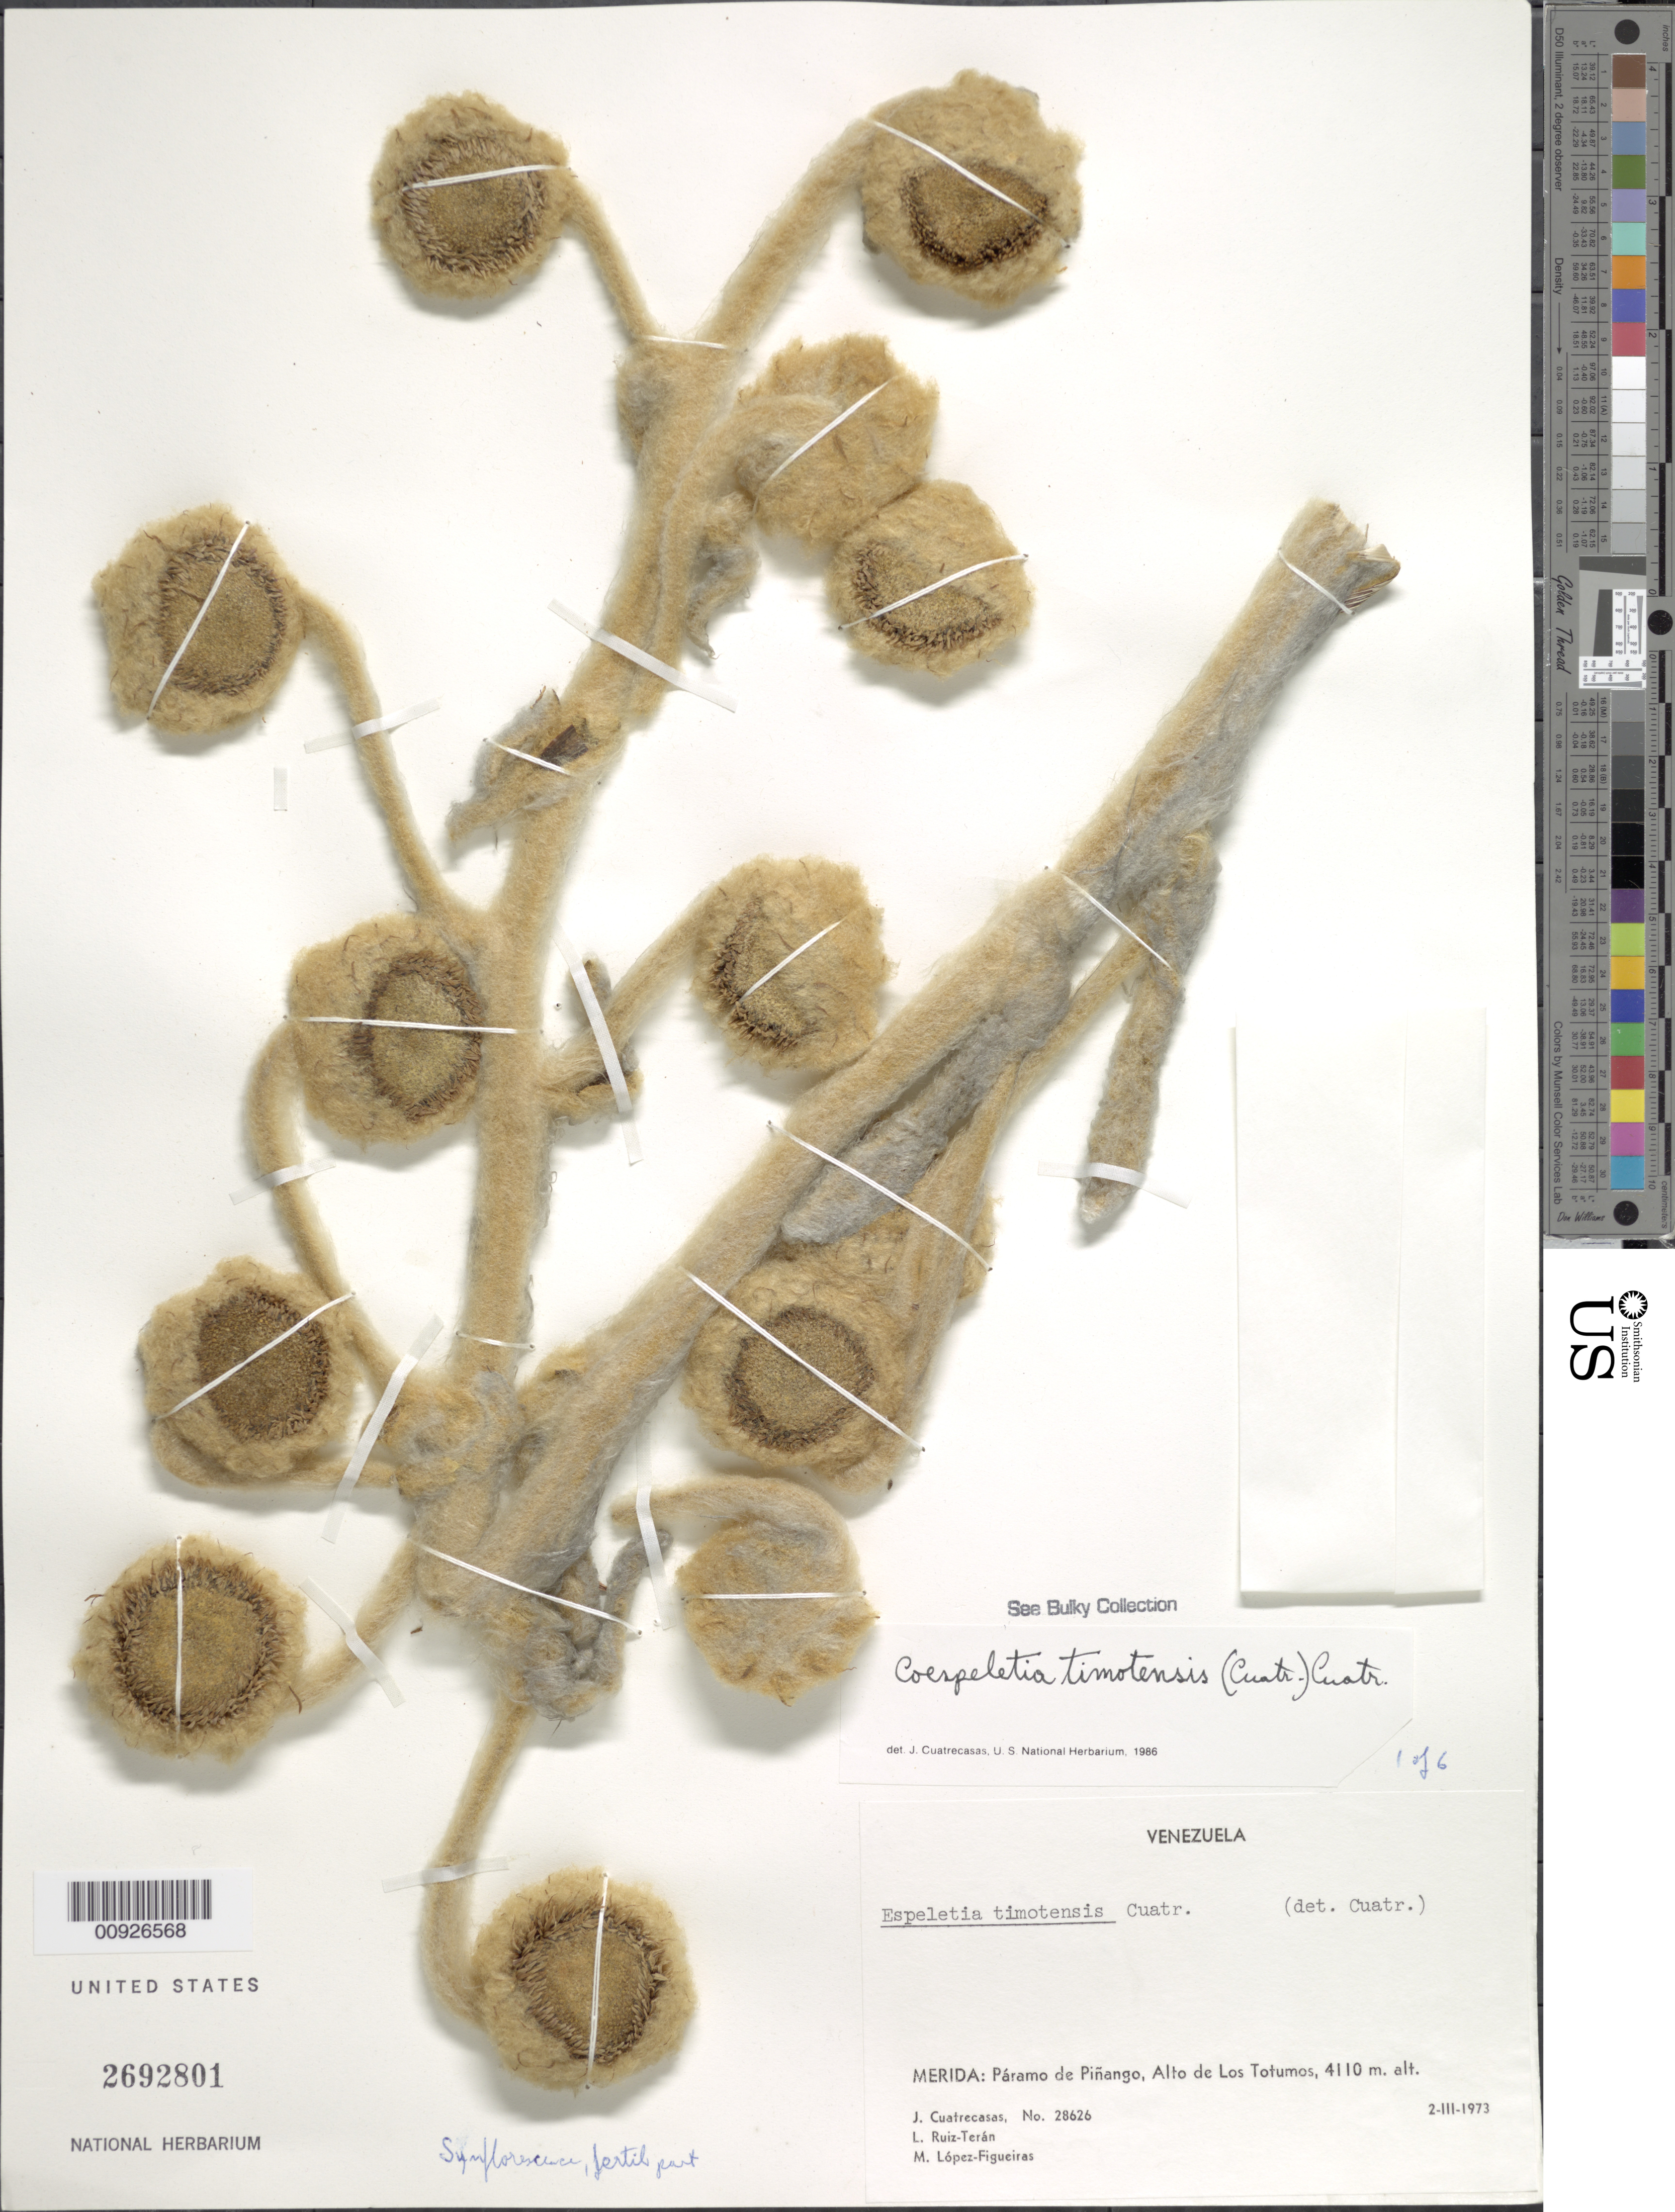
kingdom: Plantae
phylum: Tracheophyta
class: Magnoliopsida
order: Asterales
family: Asteraceae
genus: Coespeletia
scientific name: Coespeletia timotensis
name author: (Cuatrec.) Cuatrec.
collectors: J. Cuatrecasas, L. E. Ruíz-Terán & M. López Figueiras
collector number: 28626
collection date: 1973-03-02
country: Venezuela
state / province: Mérida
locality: P. de Piñango. Alto de los Totumos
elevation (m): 4110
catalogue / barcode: US 2692801